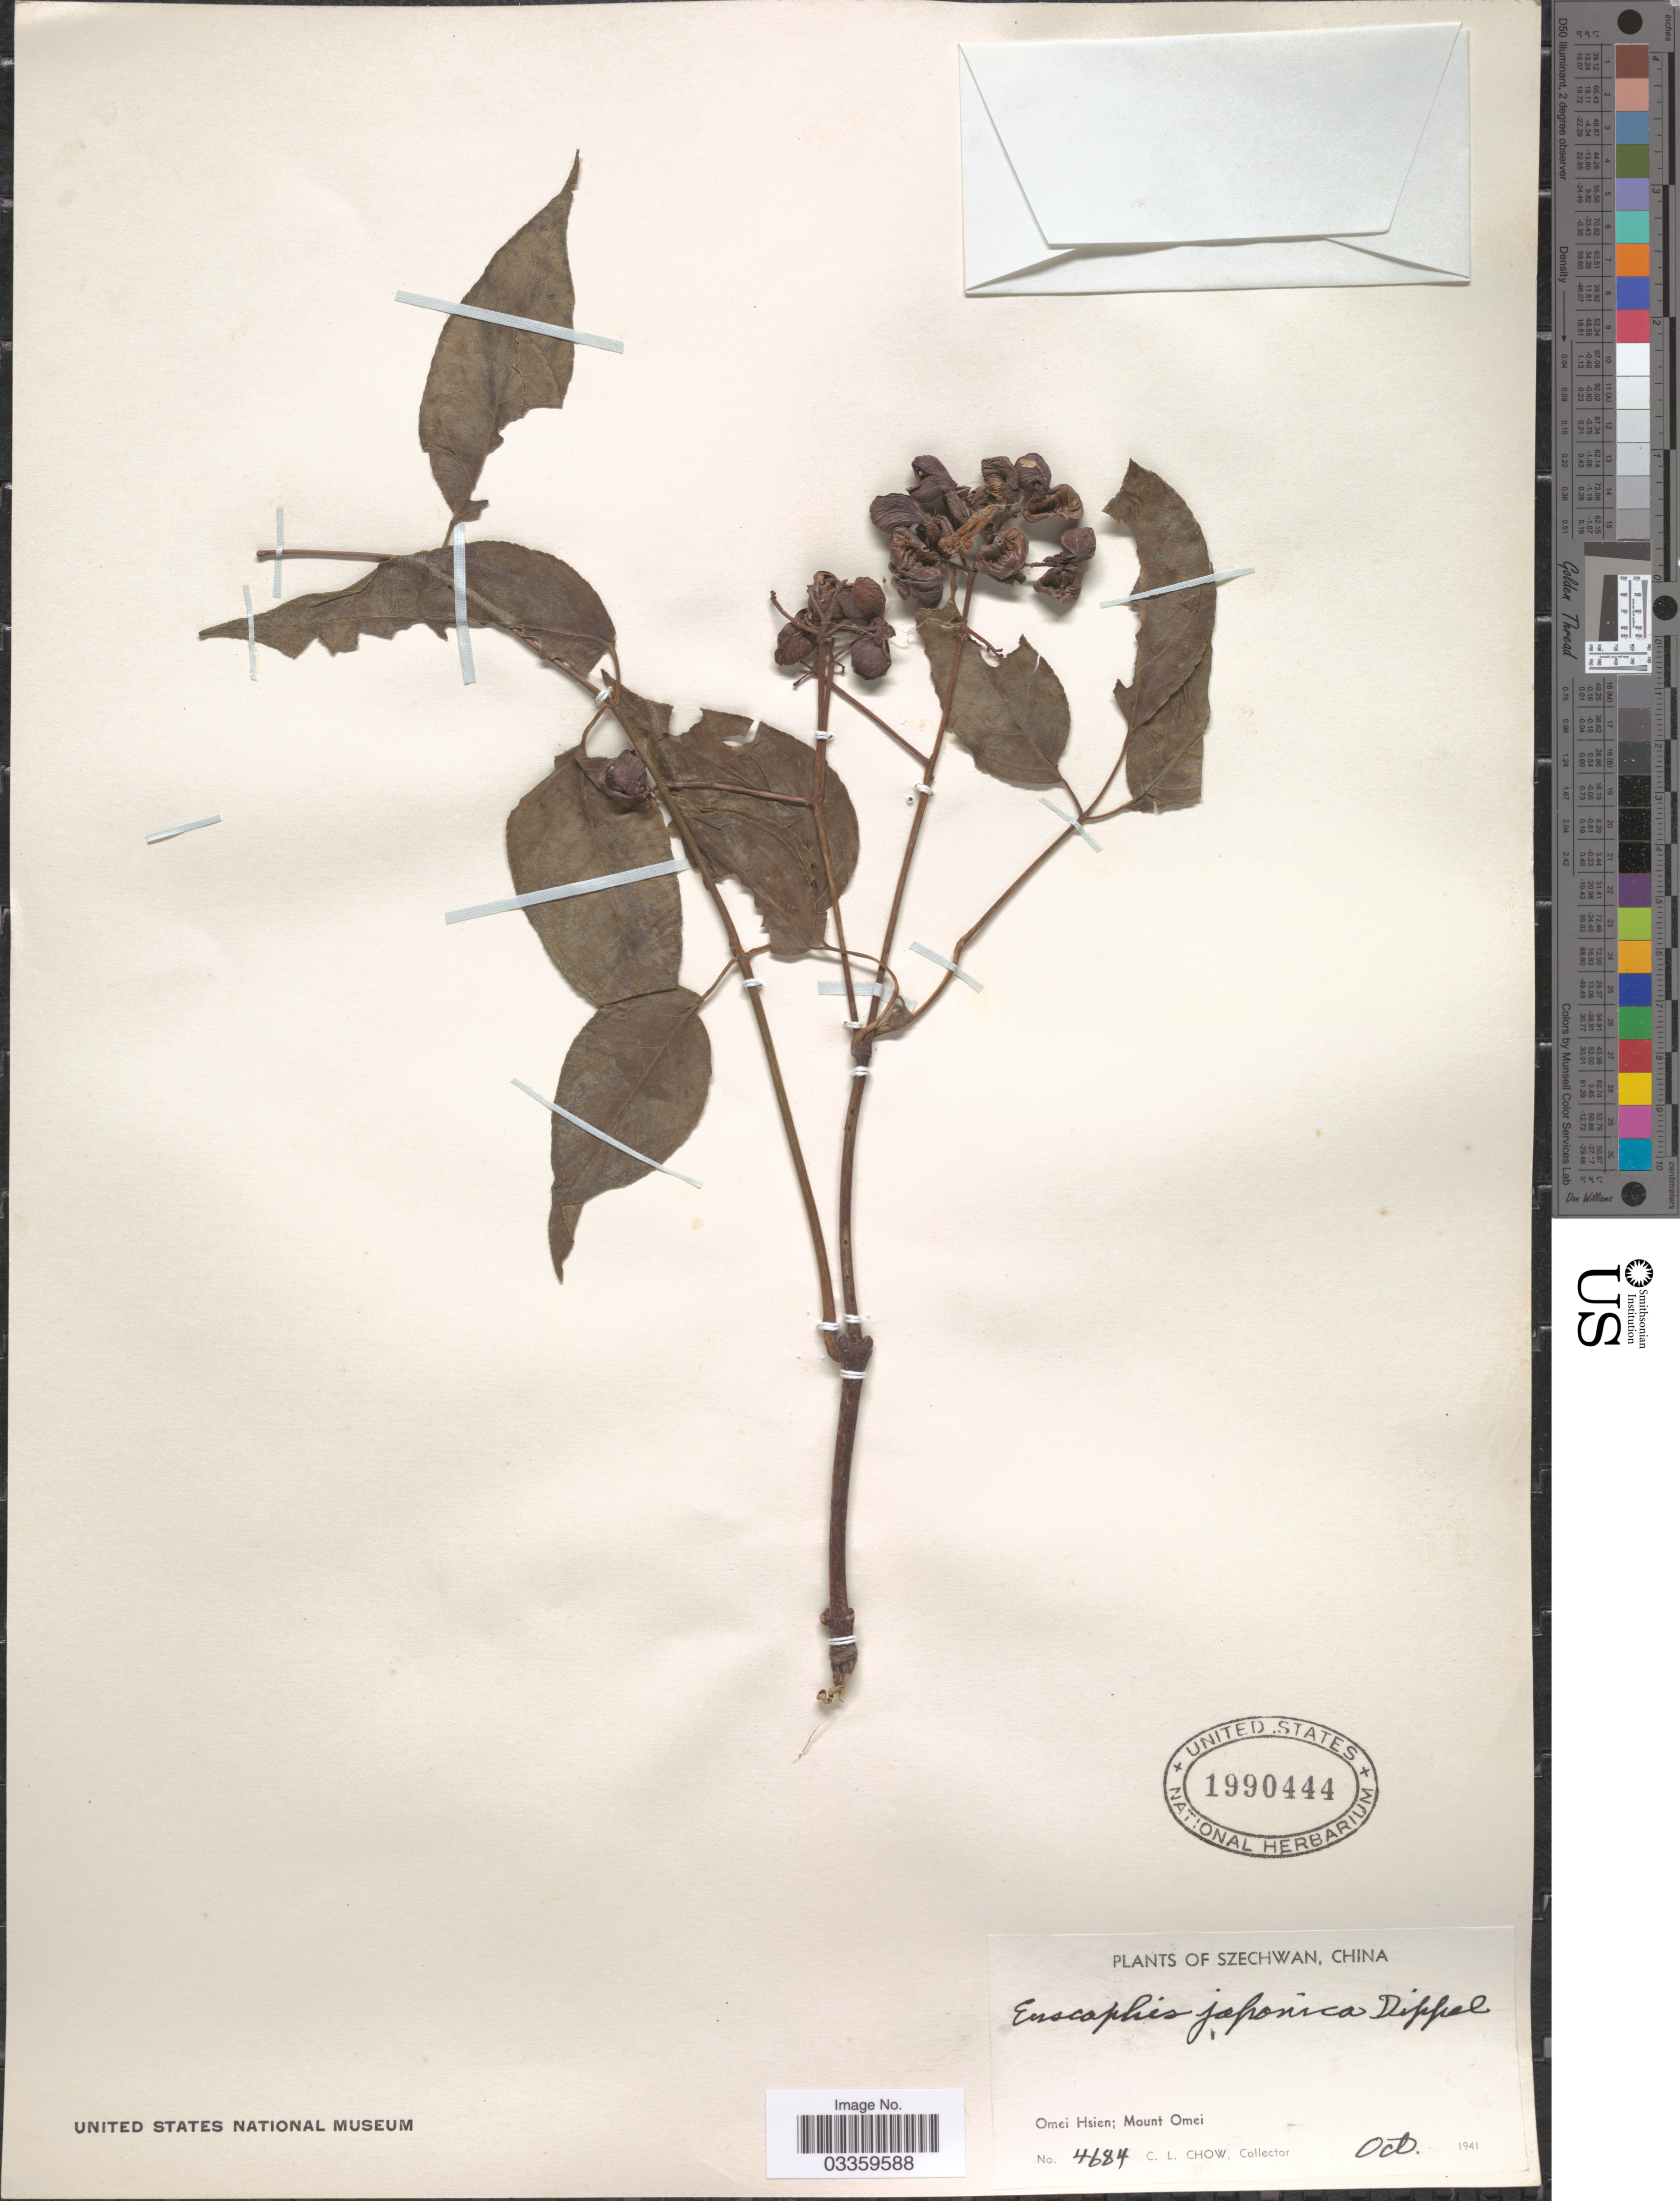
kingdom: Plantae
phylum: Tracheophyta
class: Magnoliopsida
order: Crossosomatales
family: Staphyleaceae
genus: Euscaphis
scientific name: Euscaphis japonica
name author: (Thunb.) Kanitz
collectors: C. Chow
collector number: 4684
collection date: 1941-10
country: China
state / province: Sichuan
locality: Szechwan, Omei Hsien; Mount Omei.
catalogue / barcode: US 1990444